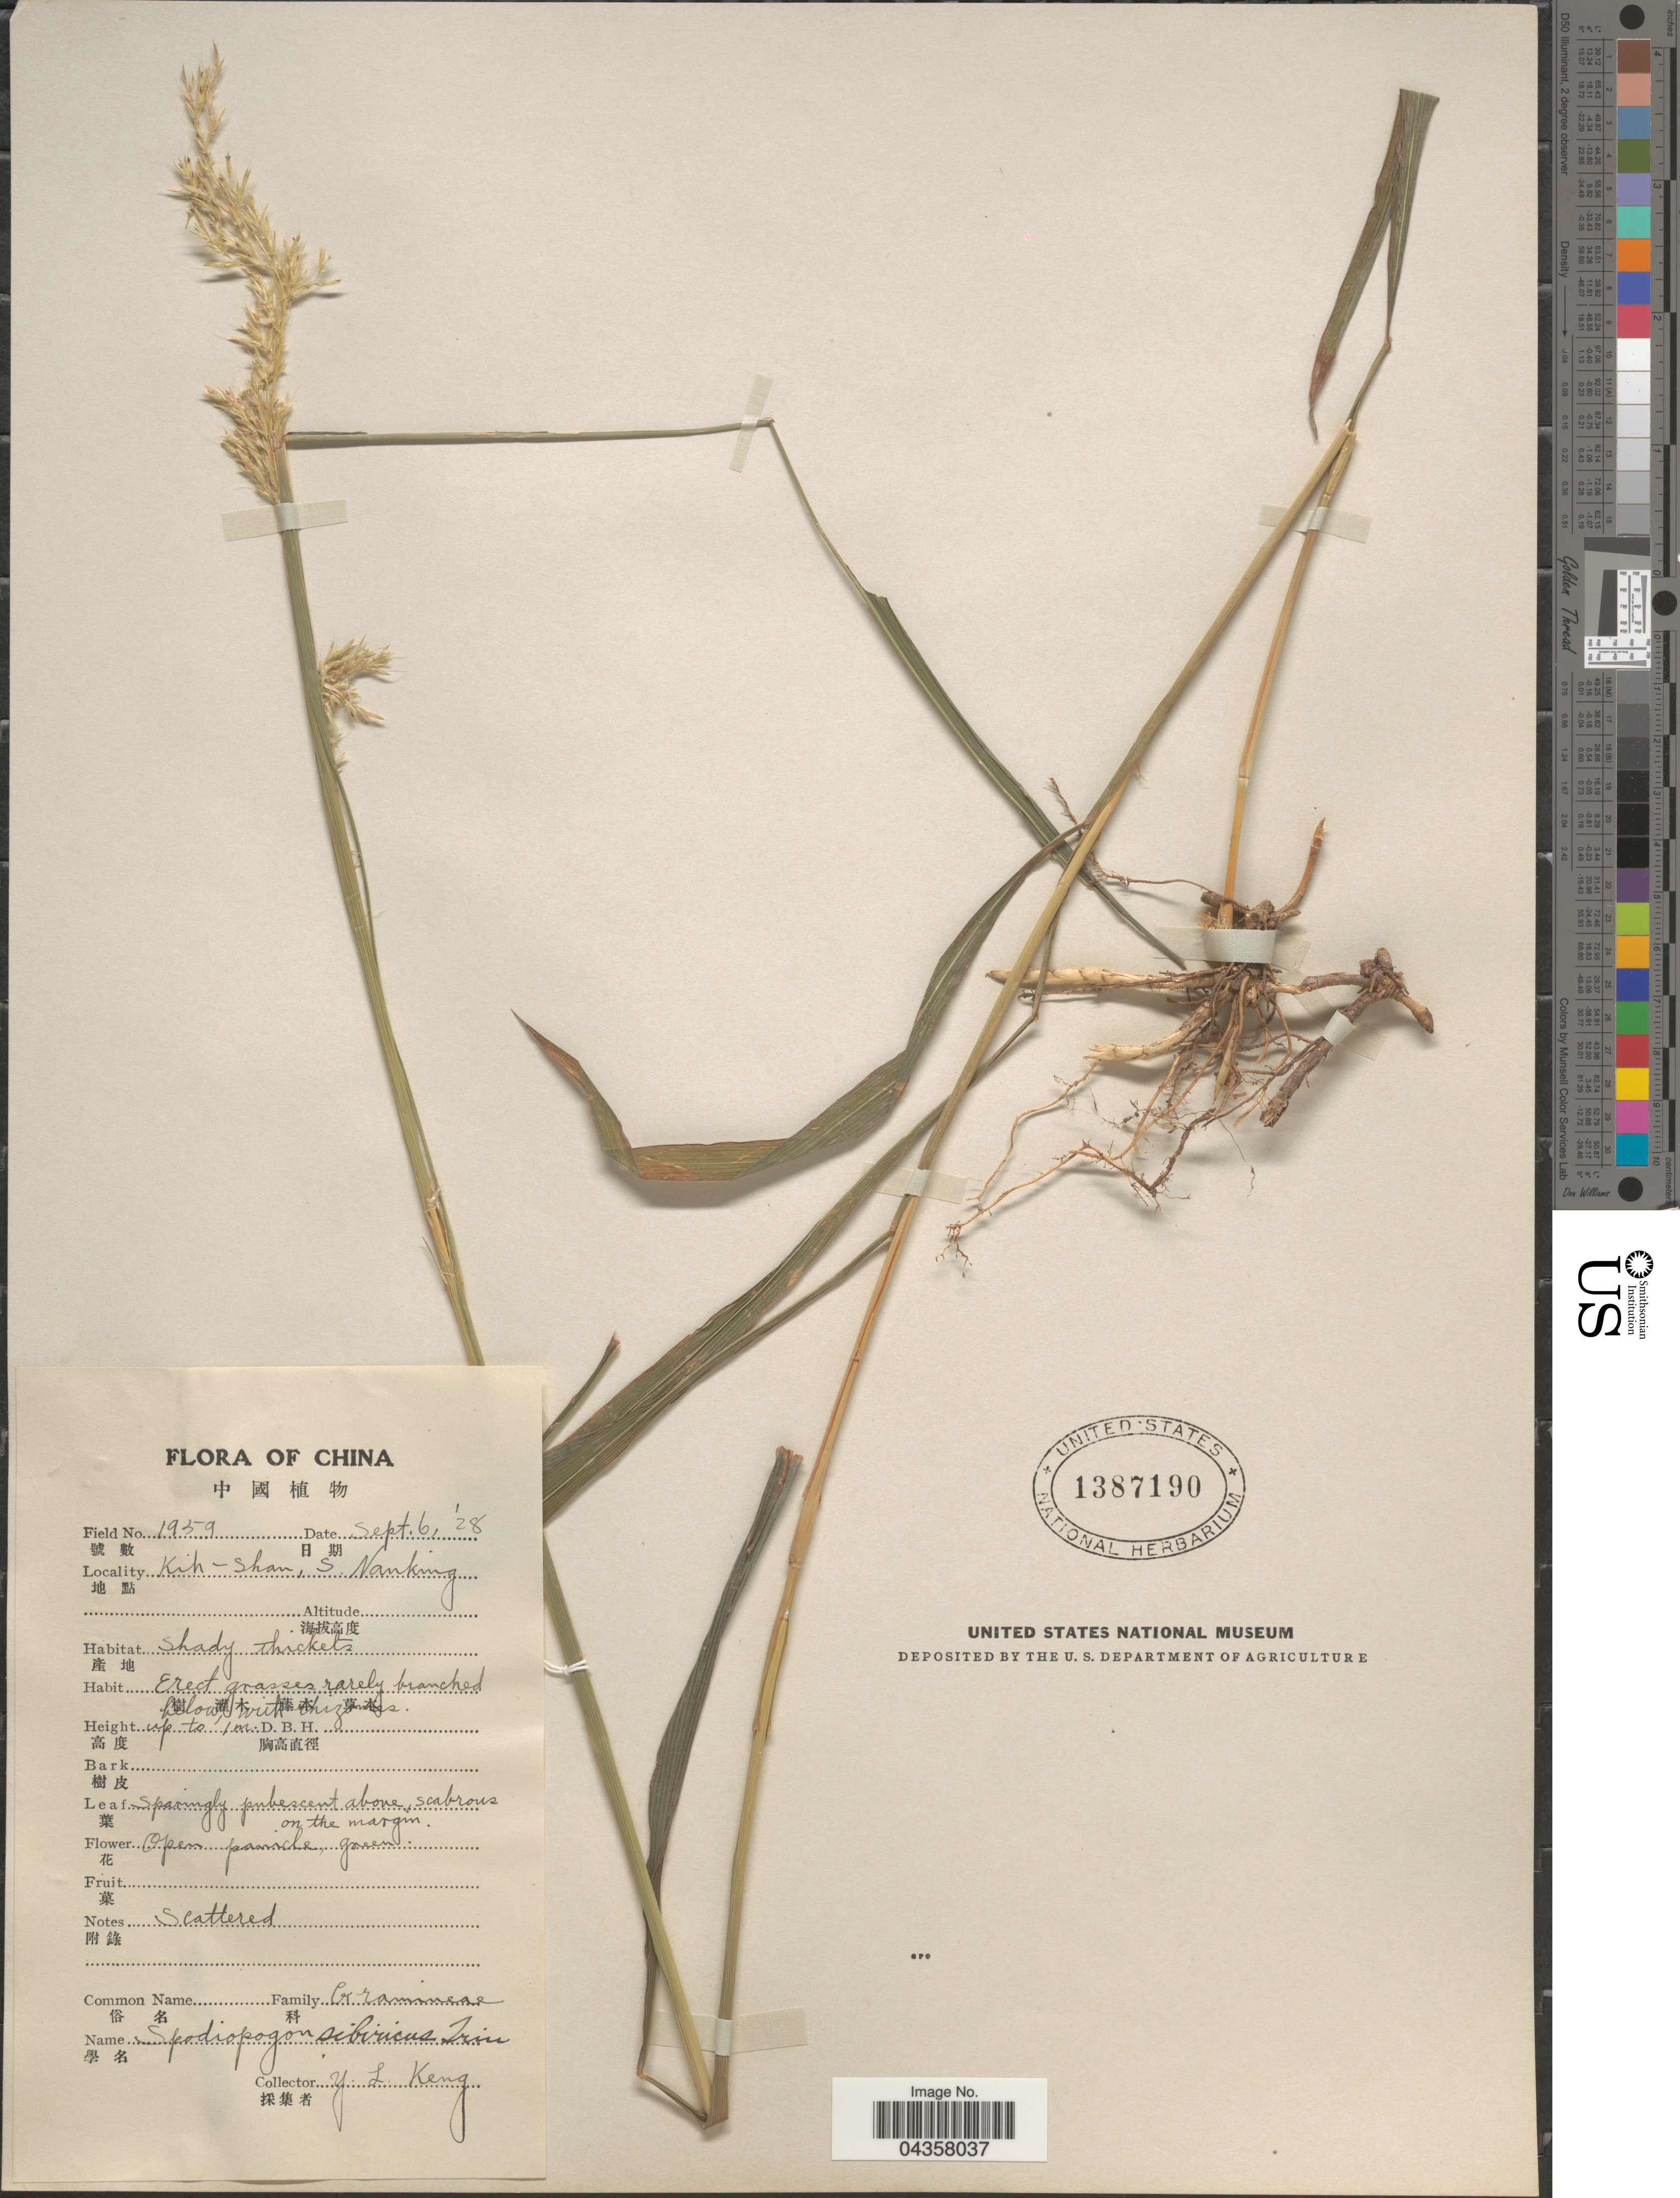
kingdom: Plantae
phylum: Tracheophyta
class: Liliopsida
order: Poales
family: Poaceae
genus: Spodiopogon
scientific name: Spodiopogon sibiricus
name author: Trin.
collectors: Y. L. Keng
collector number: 1959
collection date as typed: Transcribed d/m/y: 6/9/28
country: China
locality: Kih-shan, S. Nanking.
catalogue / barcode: US 1387190